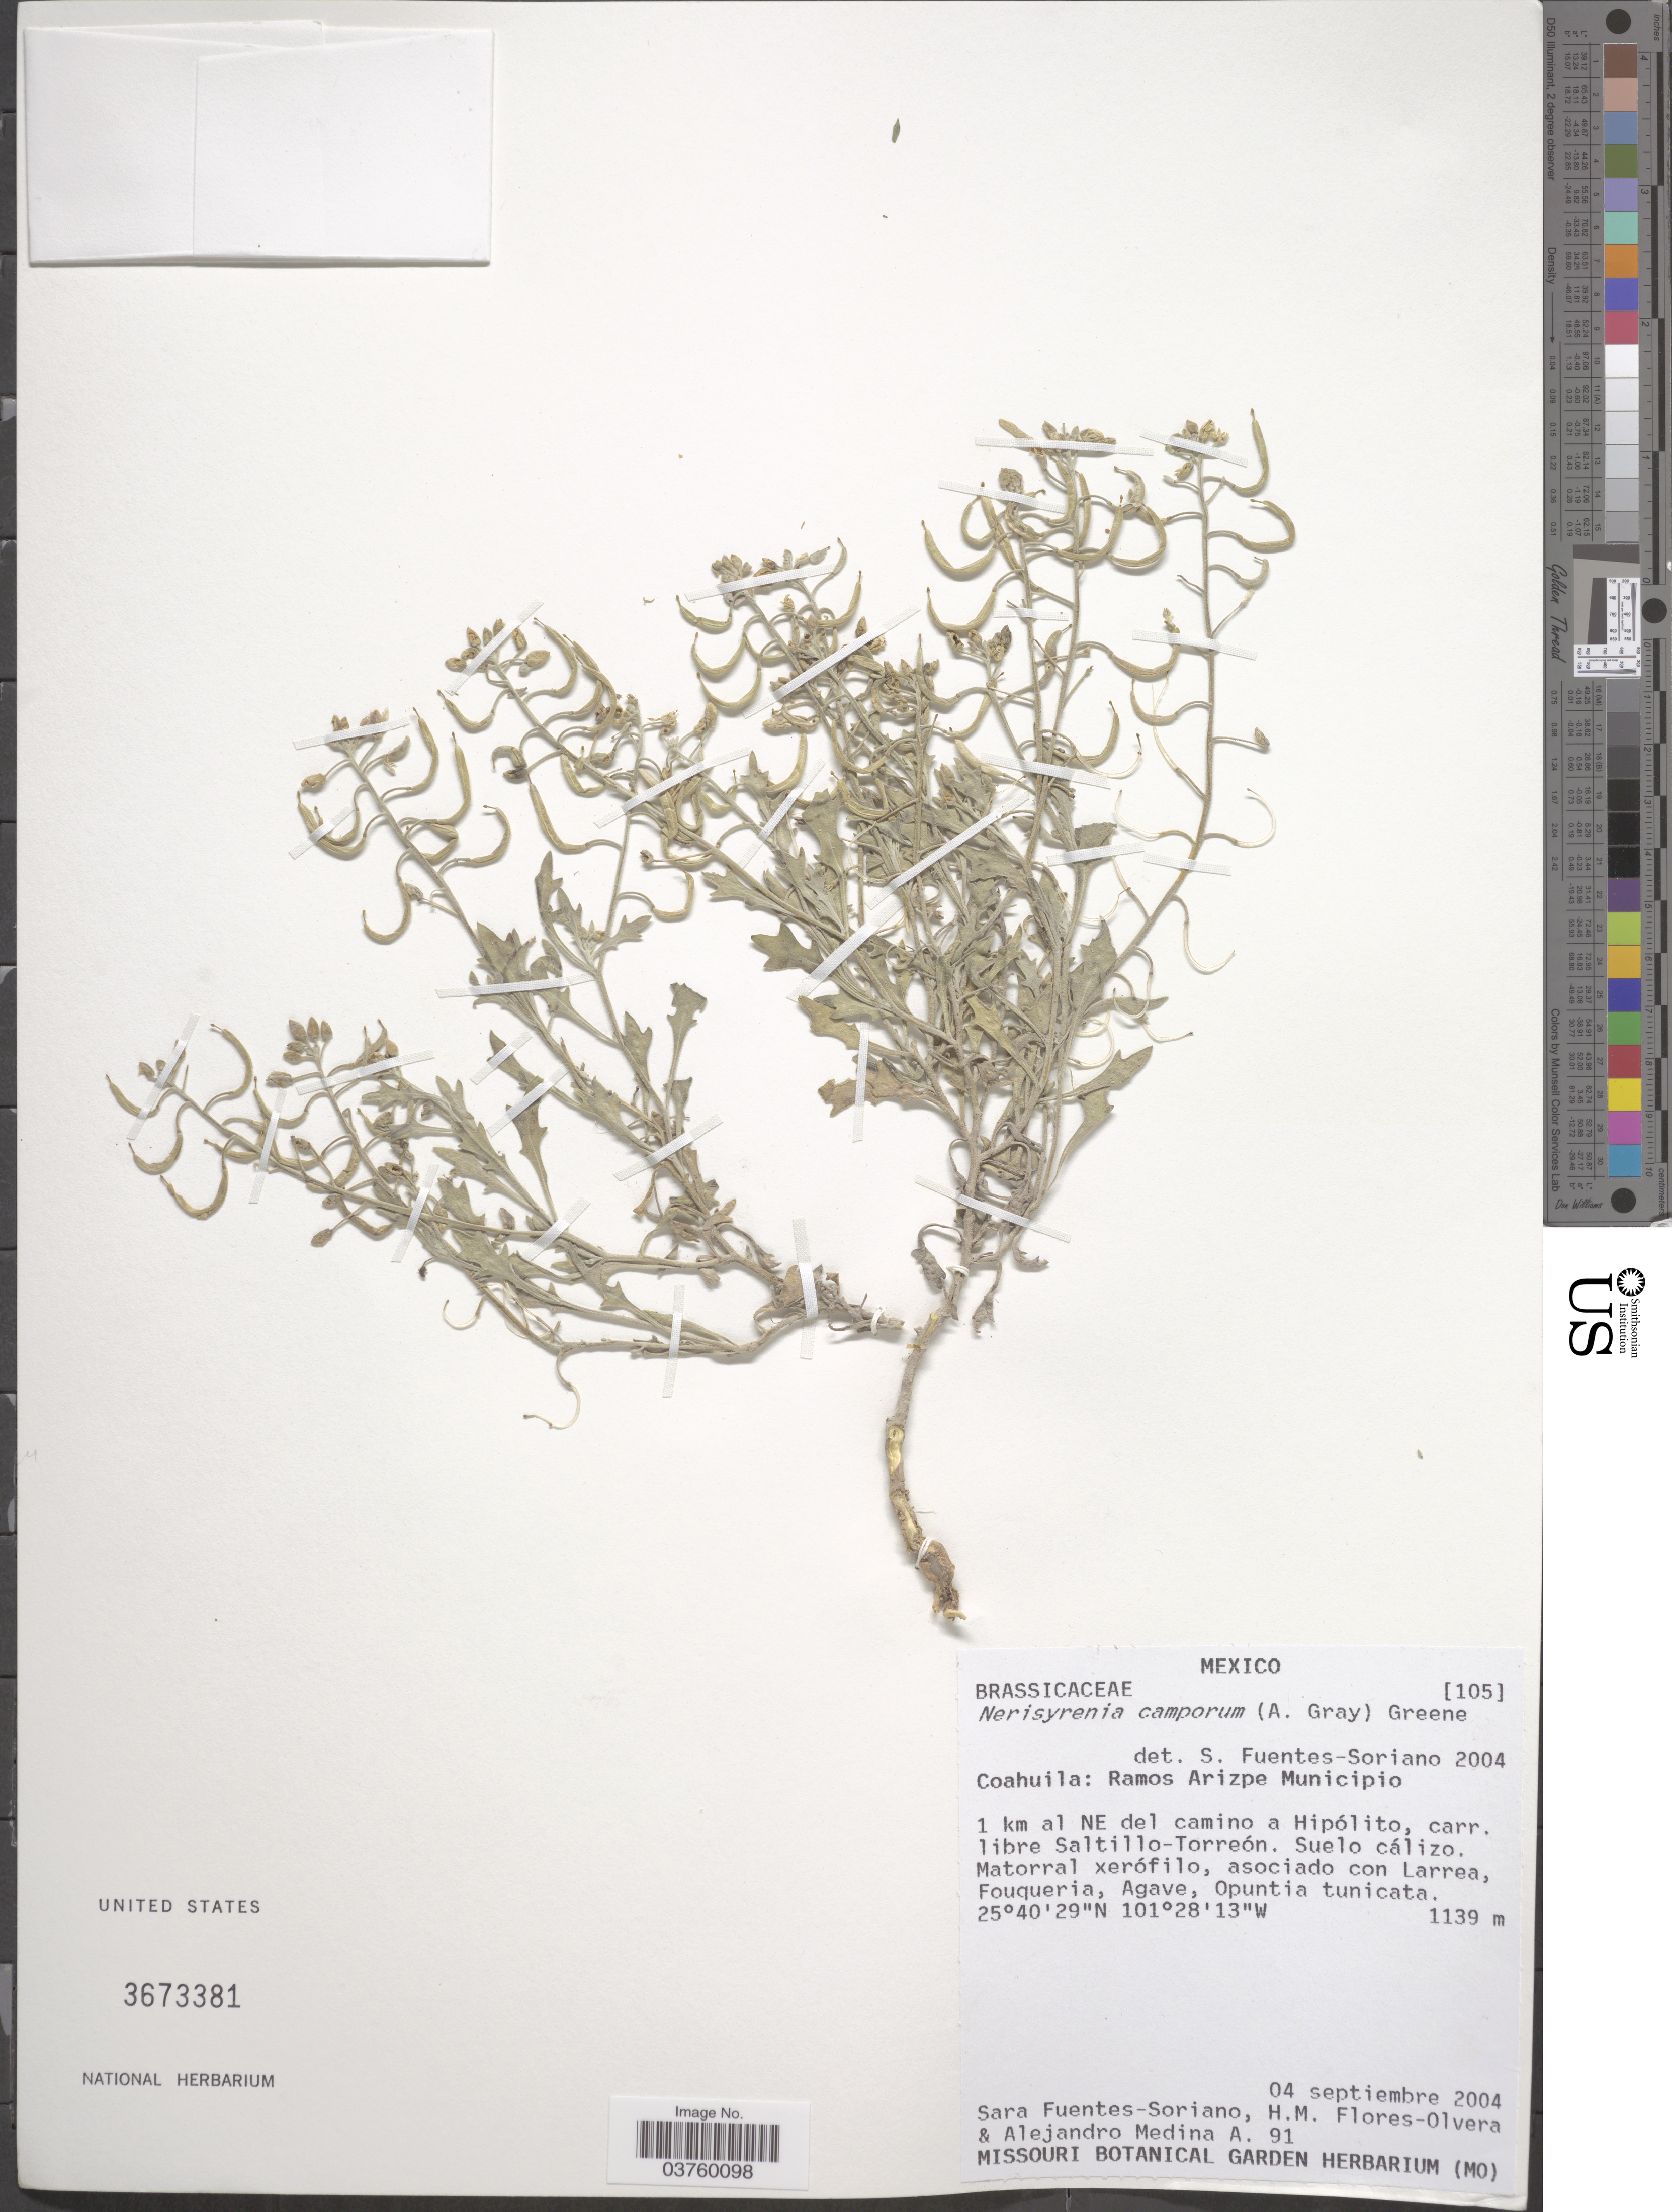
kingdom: Plantae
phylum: Tracheophyta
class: Magnoliopsida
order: Brassicales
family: Brassicaceae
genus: Nerisyrenia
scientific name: Nerisyrenia camporum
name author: (A. Gray) Greene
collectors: S. Fuentes-Soriano, H. Flores Olvera & A. Medina A.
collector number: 91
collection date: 2004-09-04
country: Mexico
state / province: Coahuila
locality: Ramos Arizpe Municipio. 1 km al NE del camino a Hipólito, carr. libre Saltillo-Torreón.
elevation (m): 1139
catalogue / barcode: US 3673381